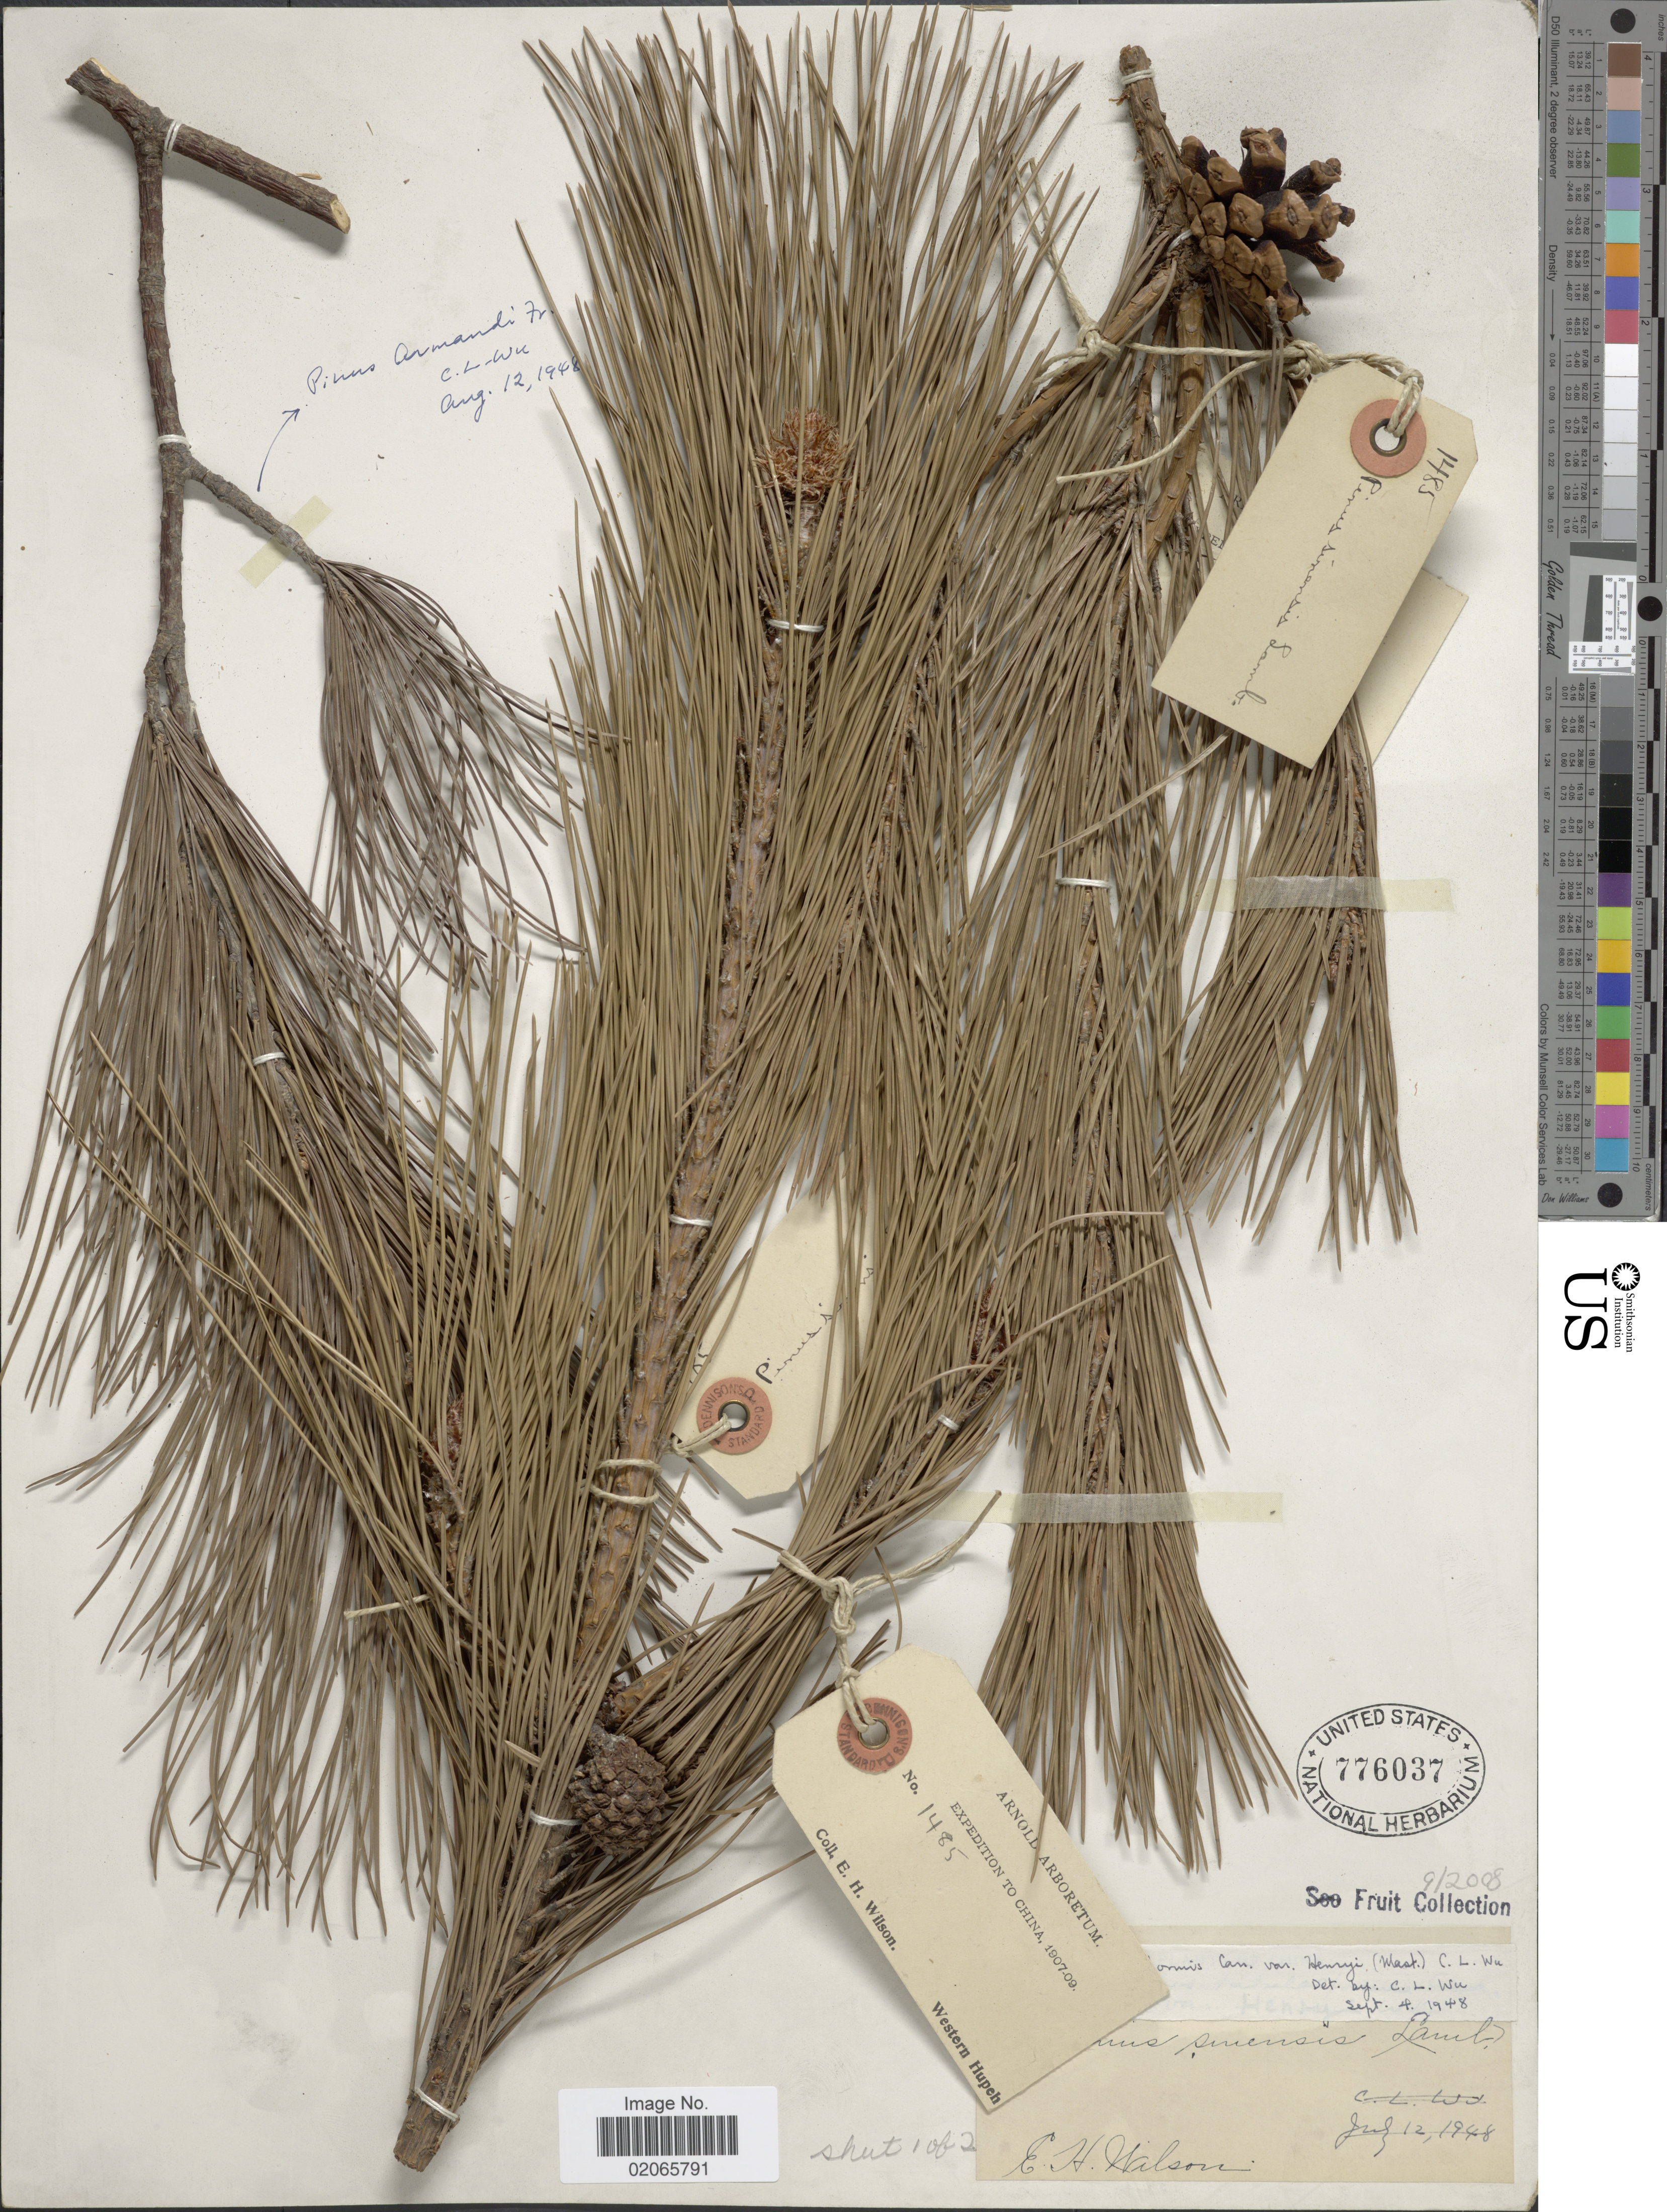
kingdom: Plantae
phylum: Tracheophyta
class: Pinopsida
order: Pinales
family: Pinaceae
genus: Pinus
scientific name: Pinus tabuliformis var. henryi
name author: (Mast.) C.T. Kuan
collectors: E. Wilson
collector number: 1485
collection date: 1907/1909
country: China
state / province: Hubei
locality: Western Hupeh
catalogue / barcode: US 776037